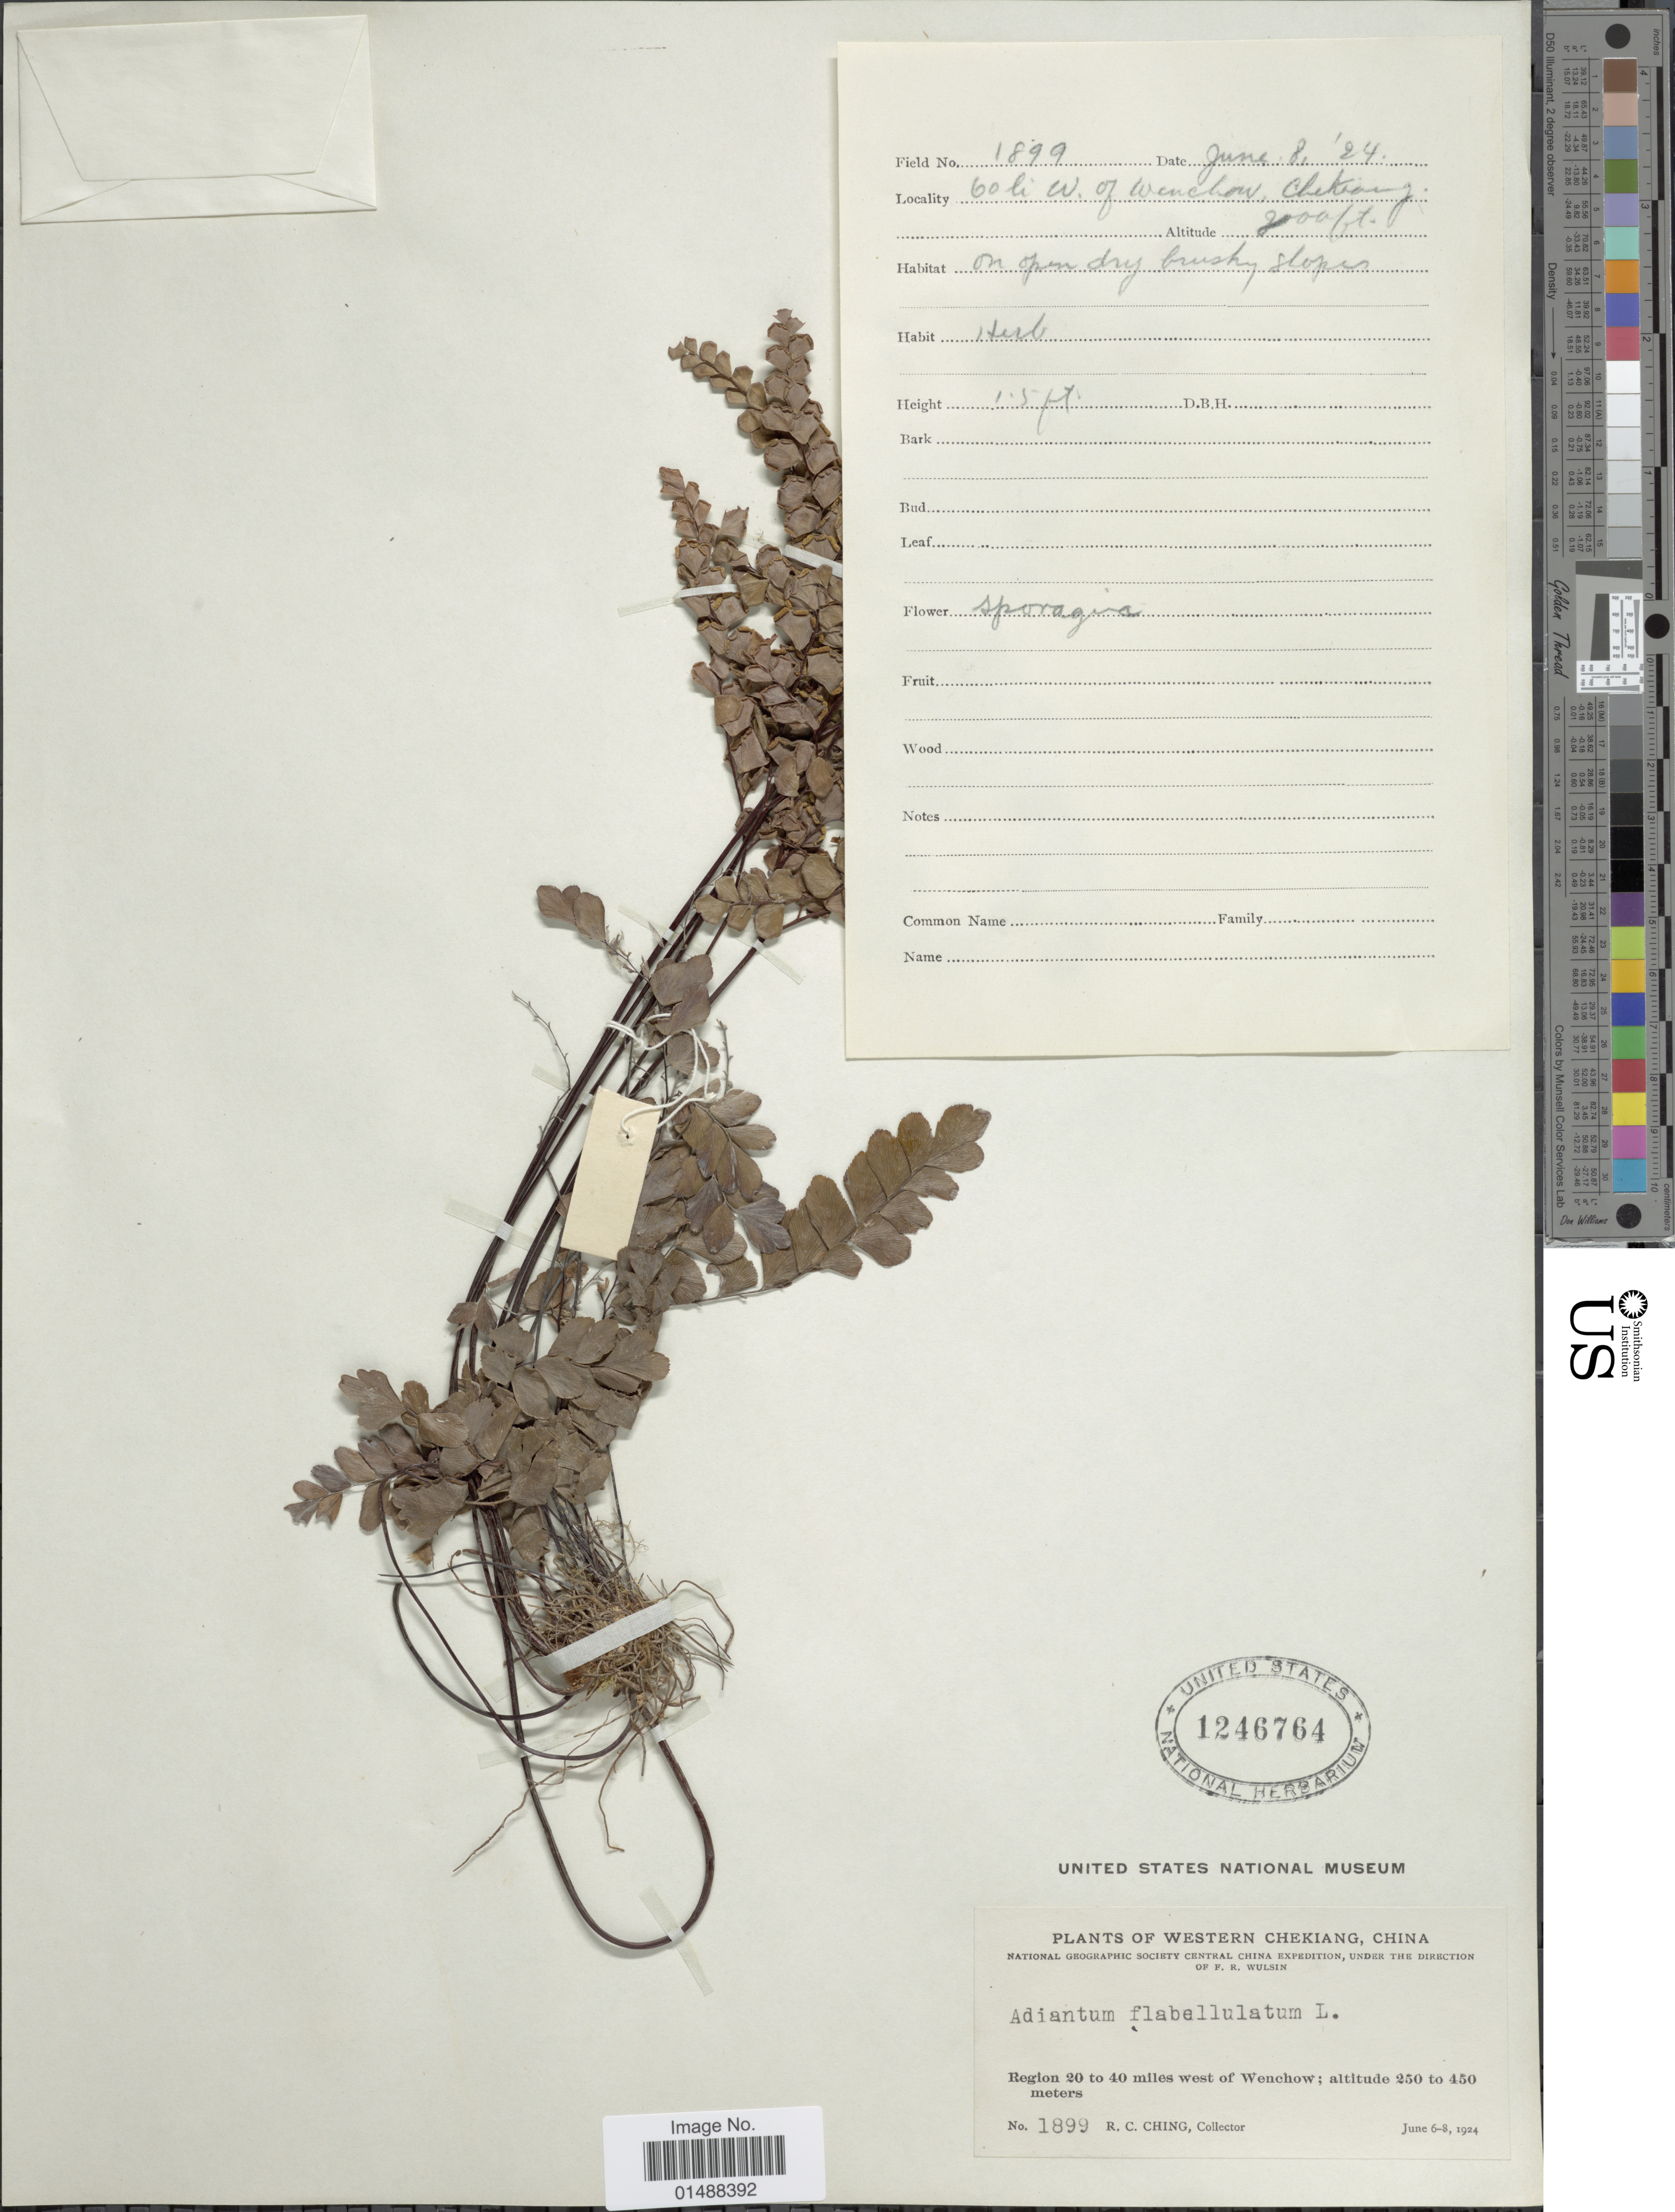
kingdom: Plantae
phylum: Tracheophyta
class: Polypodiopsida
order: Polypodiales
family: Pteridaceae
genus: Adiantum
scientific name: Adiantum flabellulatum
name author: L.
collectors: R. C. Ching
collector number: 1889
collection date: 1924-06-06/1924-06-08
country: China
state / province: Zhejiang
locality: Western Chekiang, China, region 20 to 40 miles west of Wenchow.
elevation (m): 250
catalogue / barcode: US 1246764